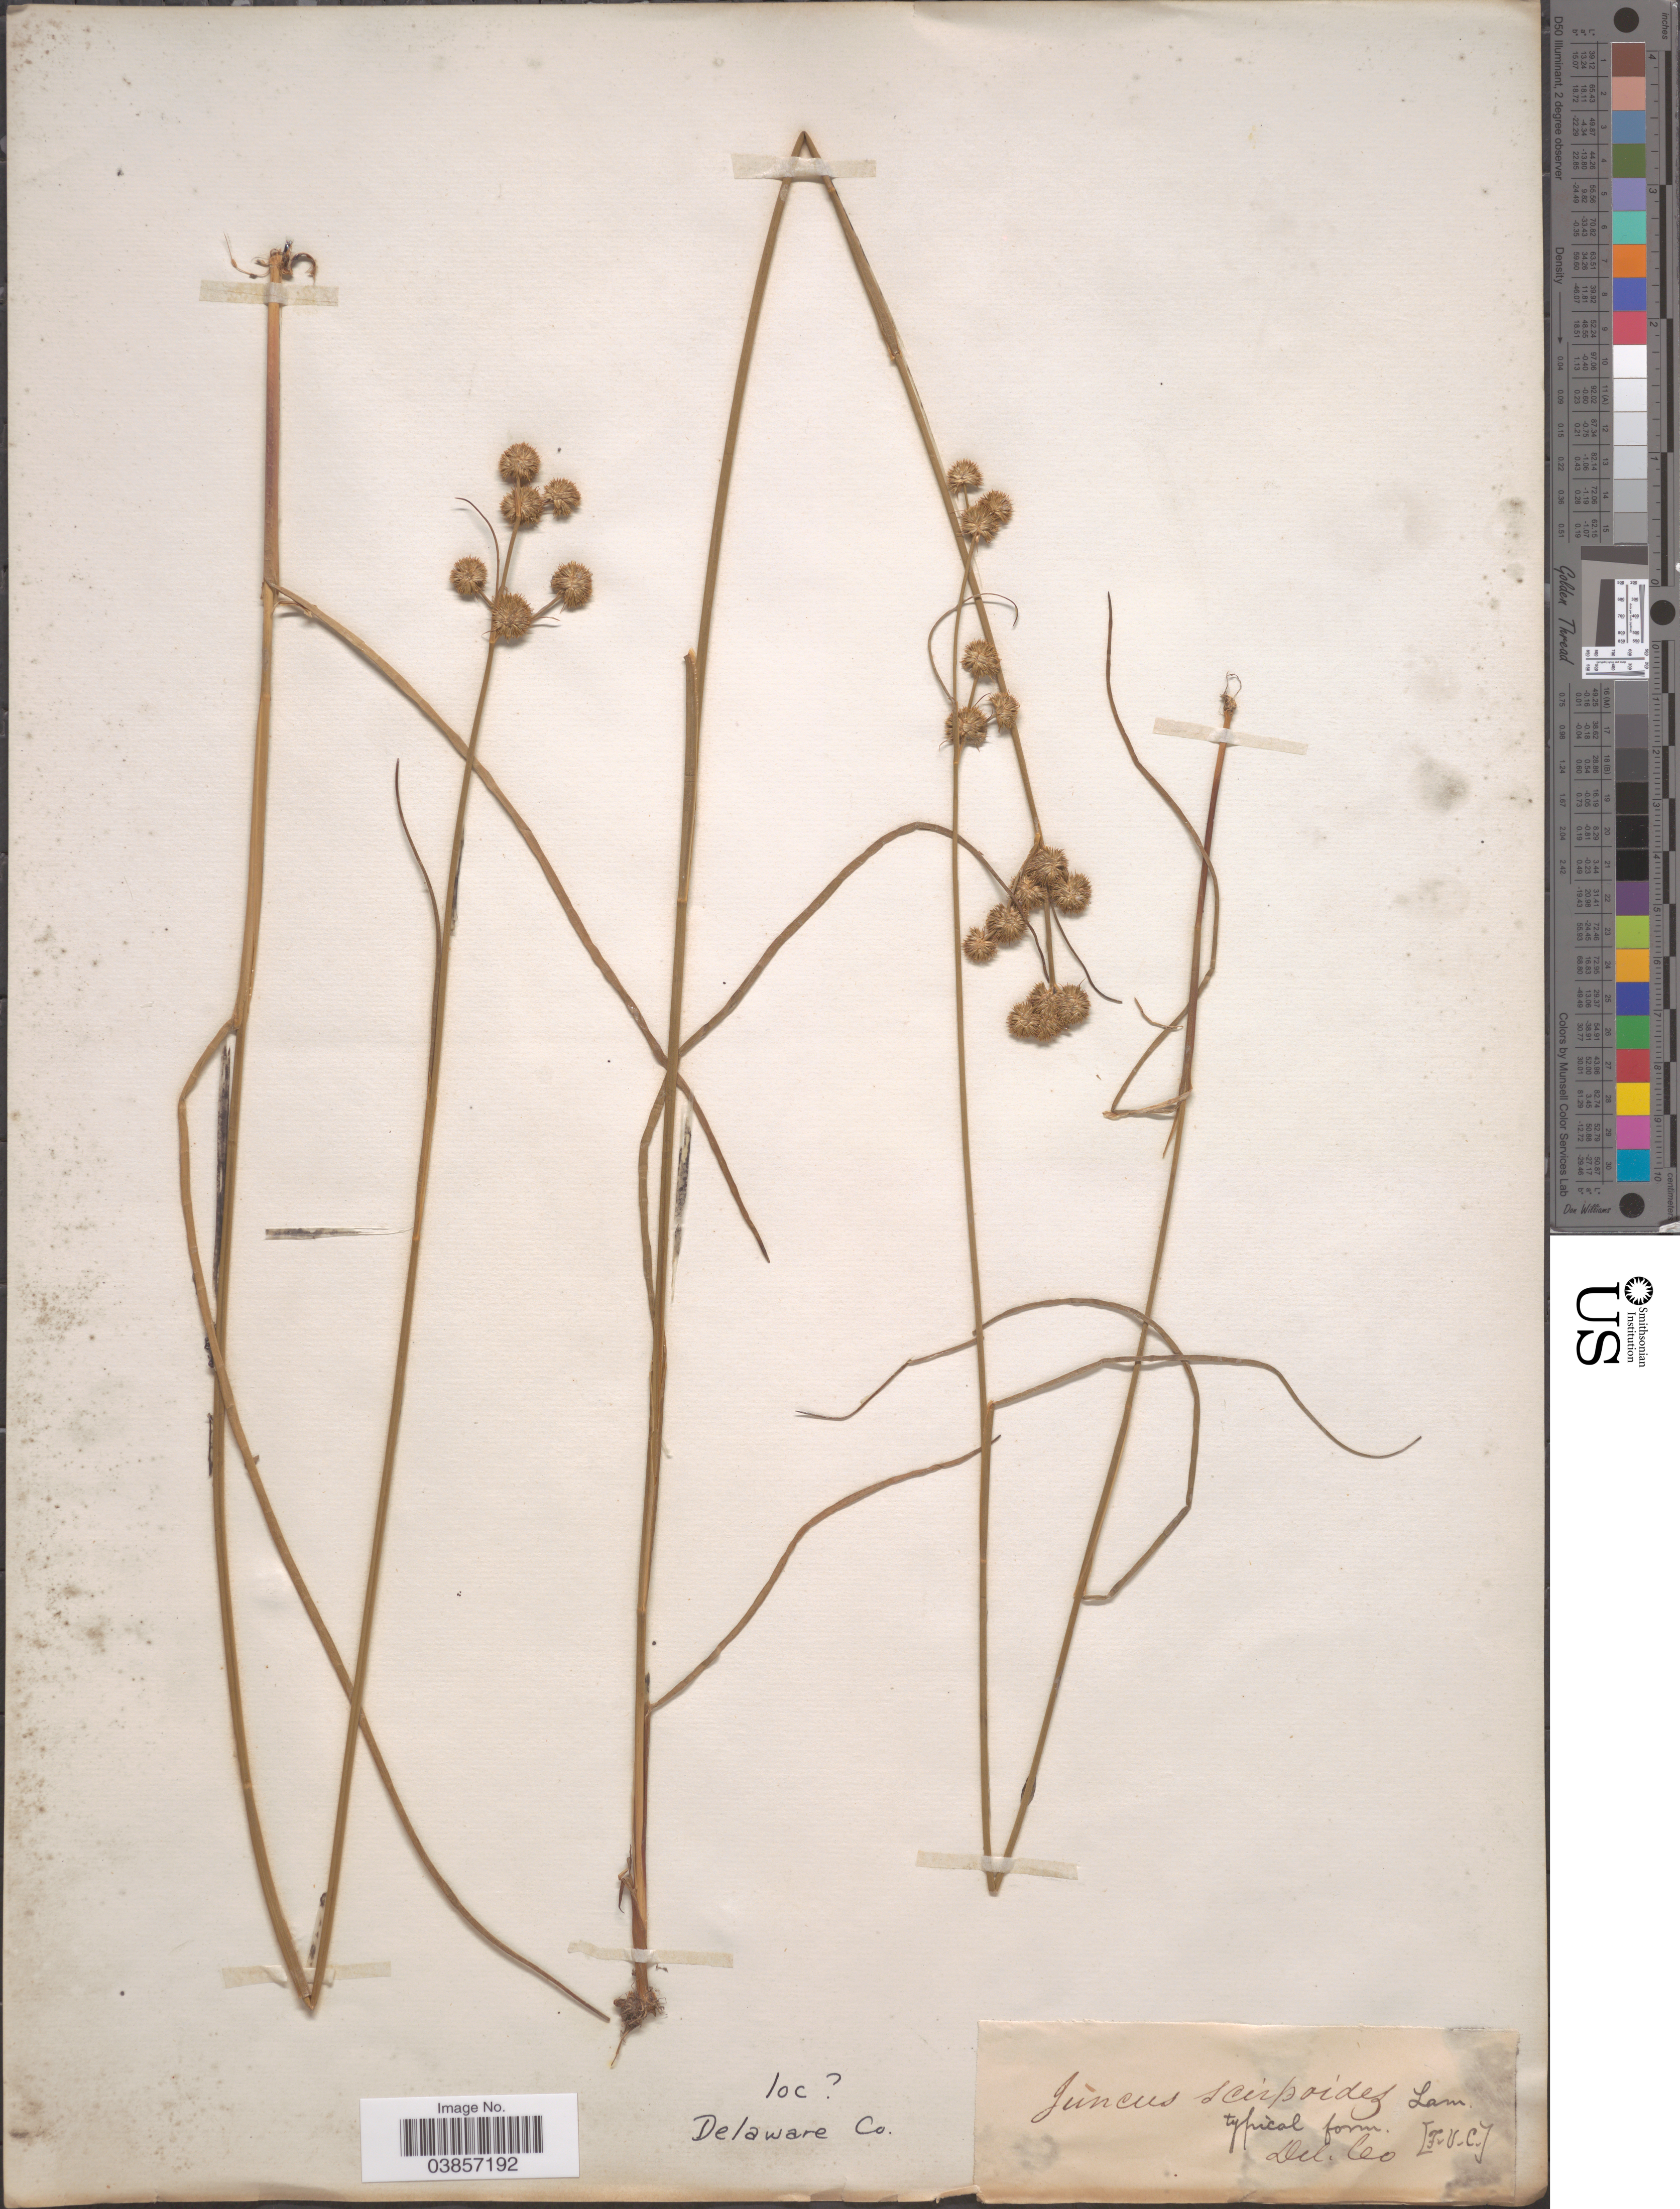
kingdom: Plantae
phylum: Tracheophyta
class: Liliopsida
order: Poales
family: Juncaceae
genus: Juncus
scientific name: Juncus scirpoides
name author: Lam.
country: United States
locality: Delaware Co.